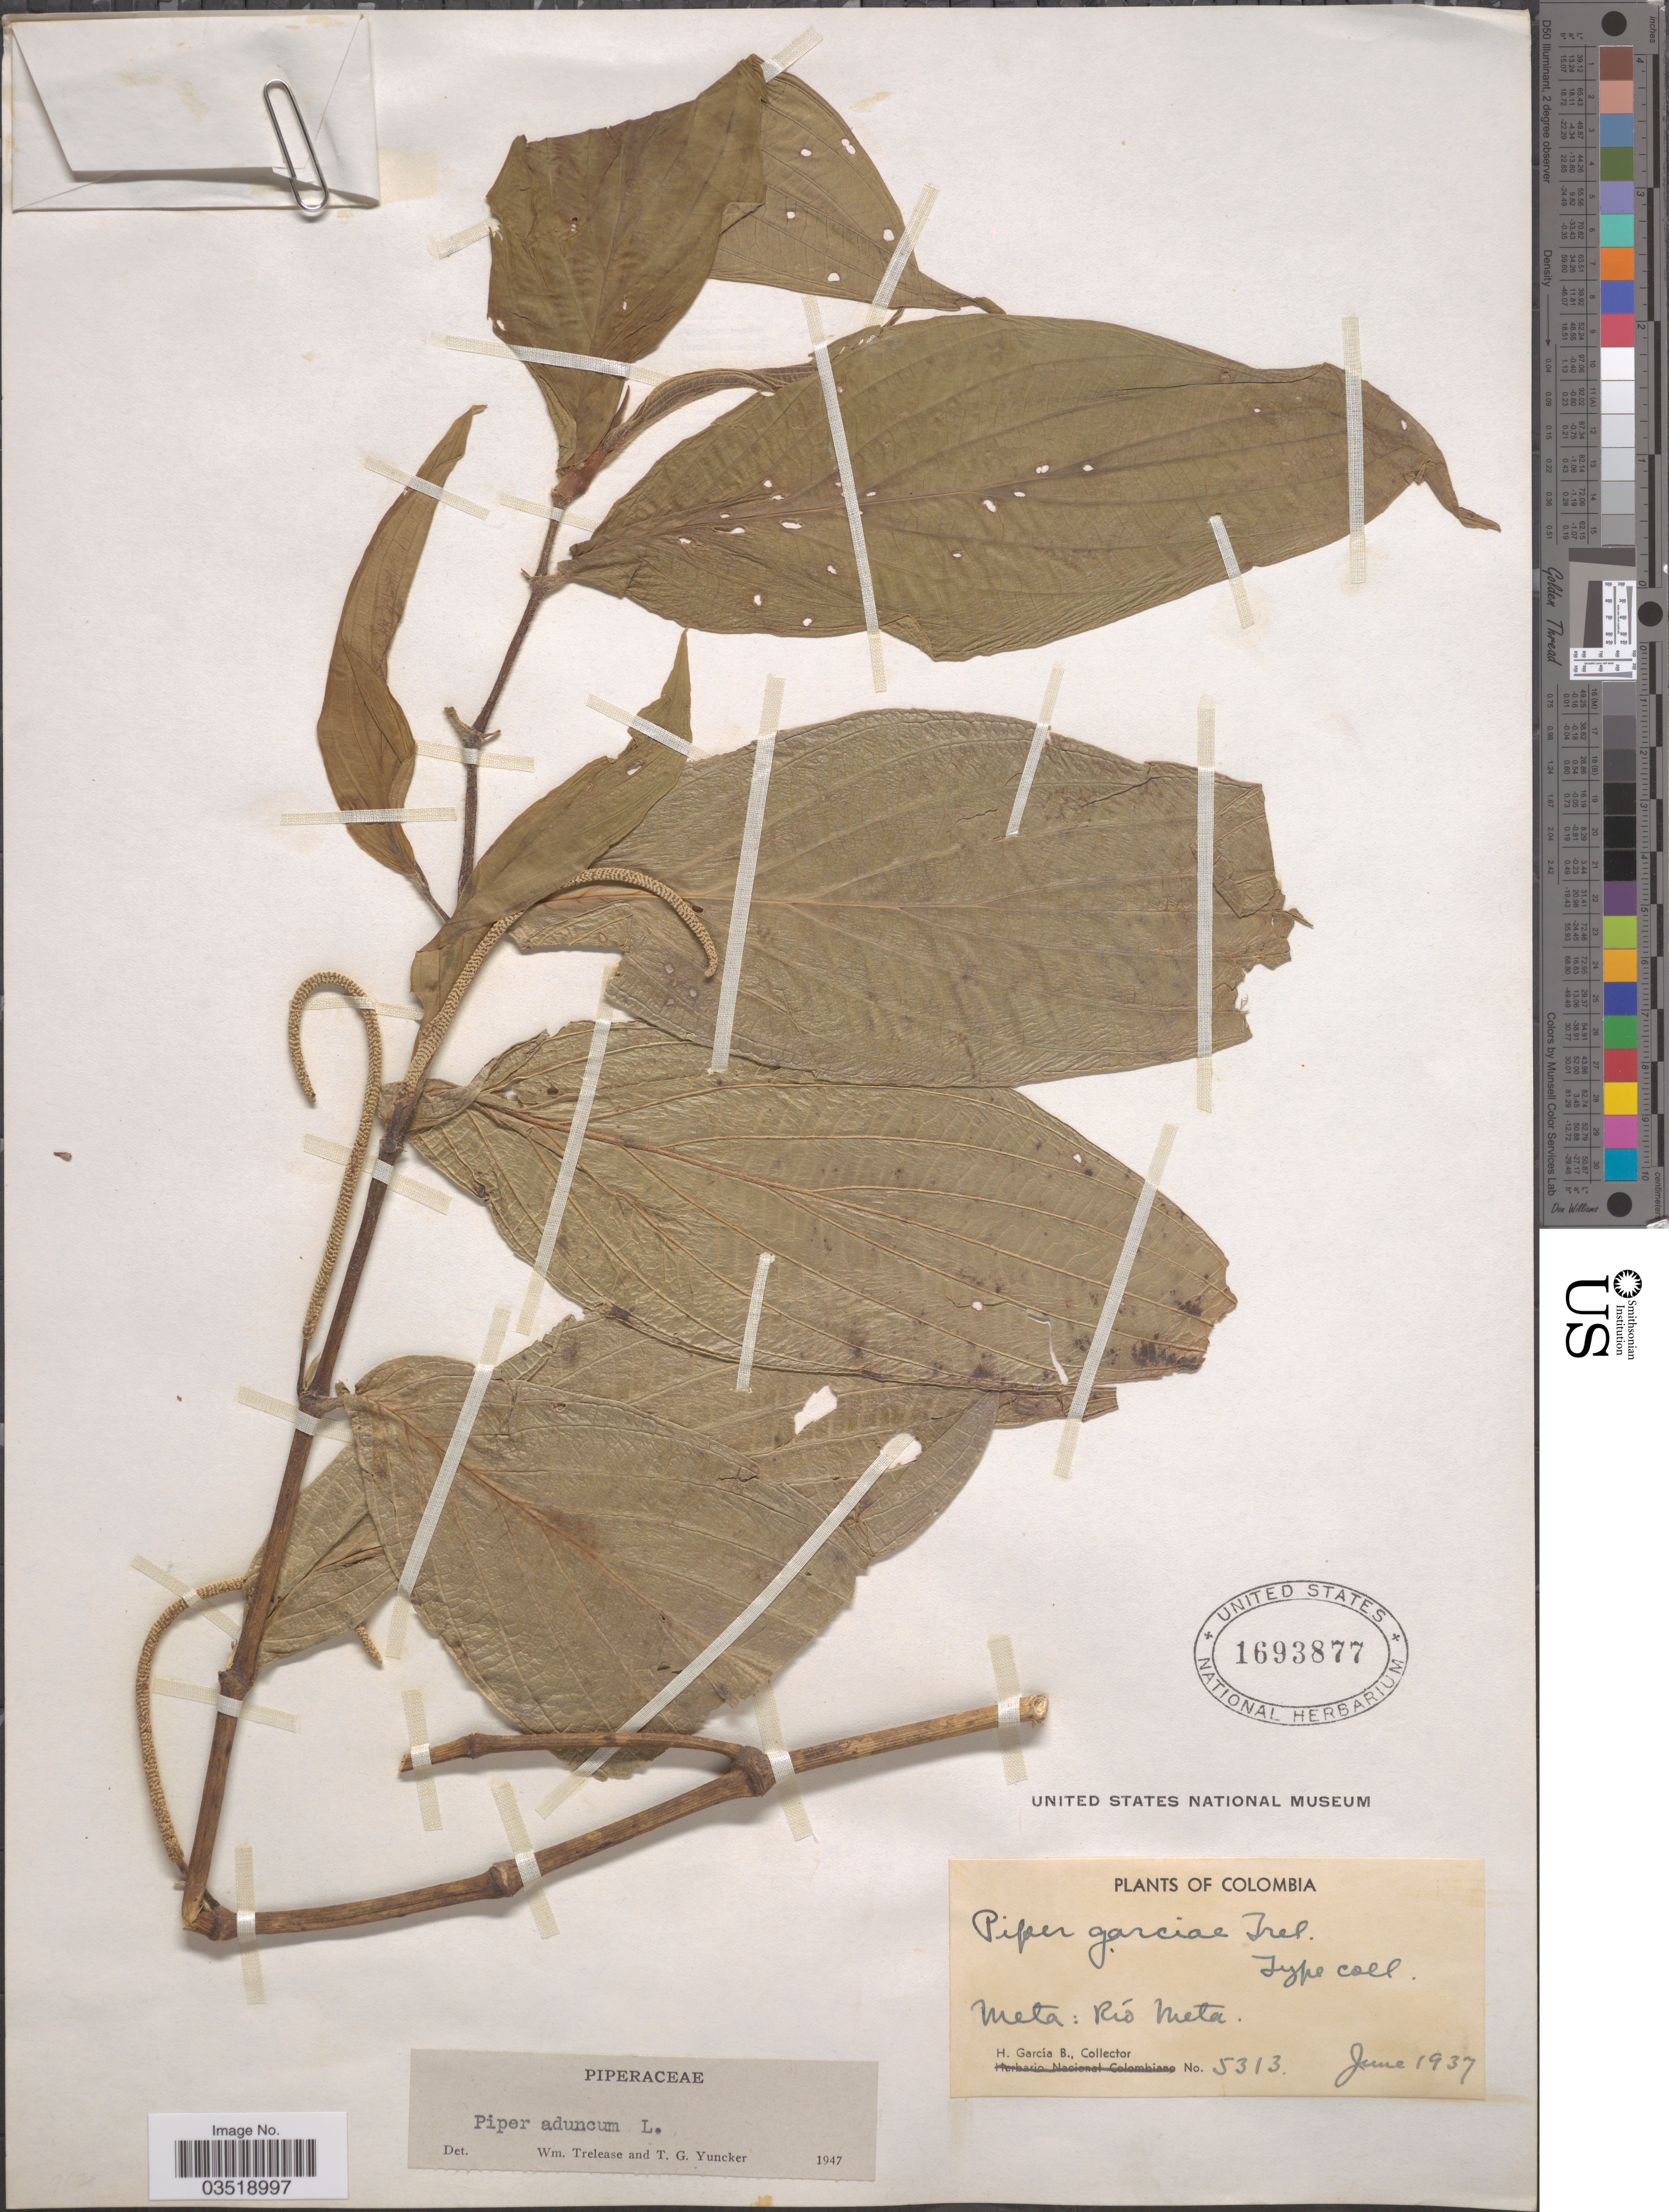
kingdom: Plantae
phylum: Tracheophyta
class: Magnoliopsida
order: Piperales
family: Piperaceae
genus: Piper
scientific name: Piper aduncum var. aduncum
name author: L.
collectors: H. García B.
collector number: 5313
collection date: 1937-06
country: Colombia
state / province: Meta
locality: Río Meta.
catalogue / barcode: US 1693877